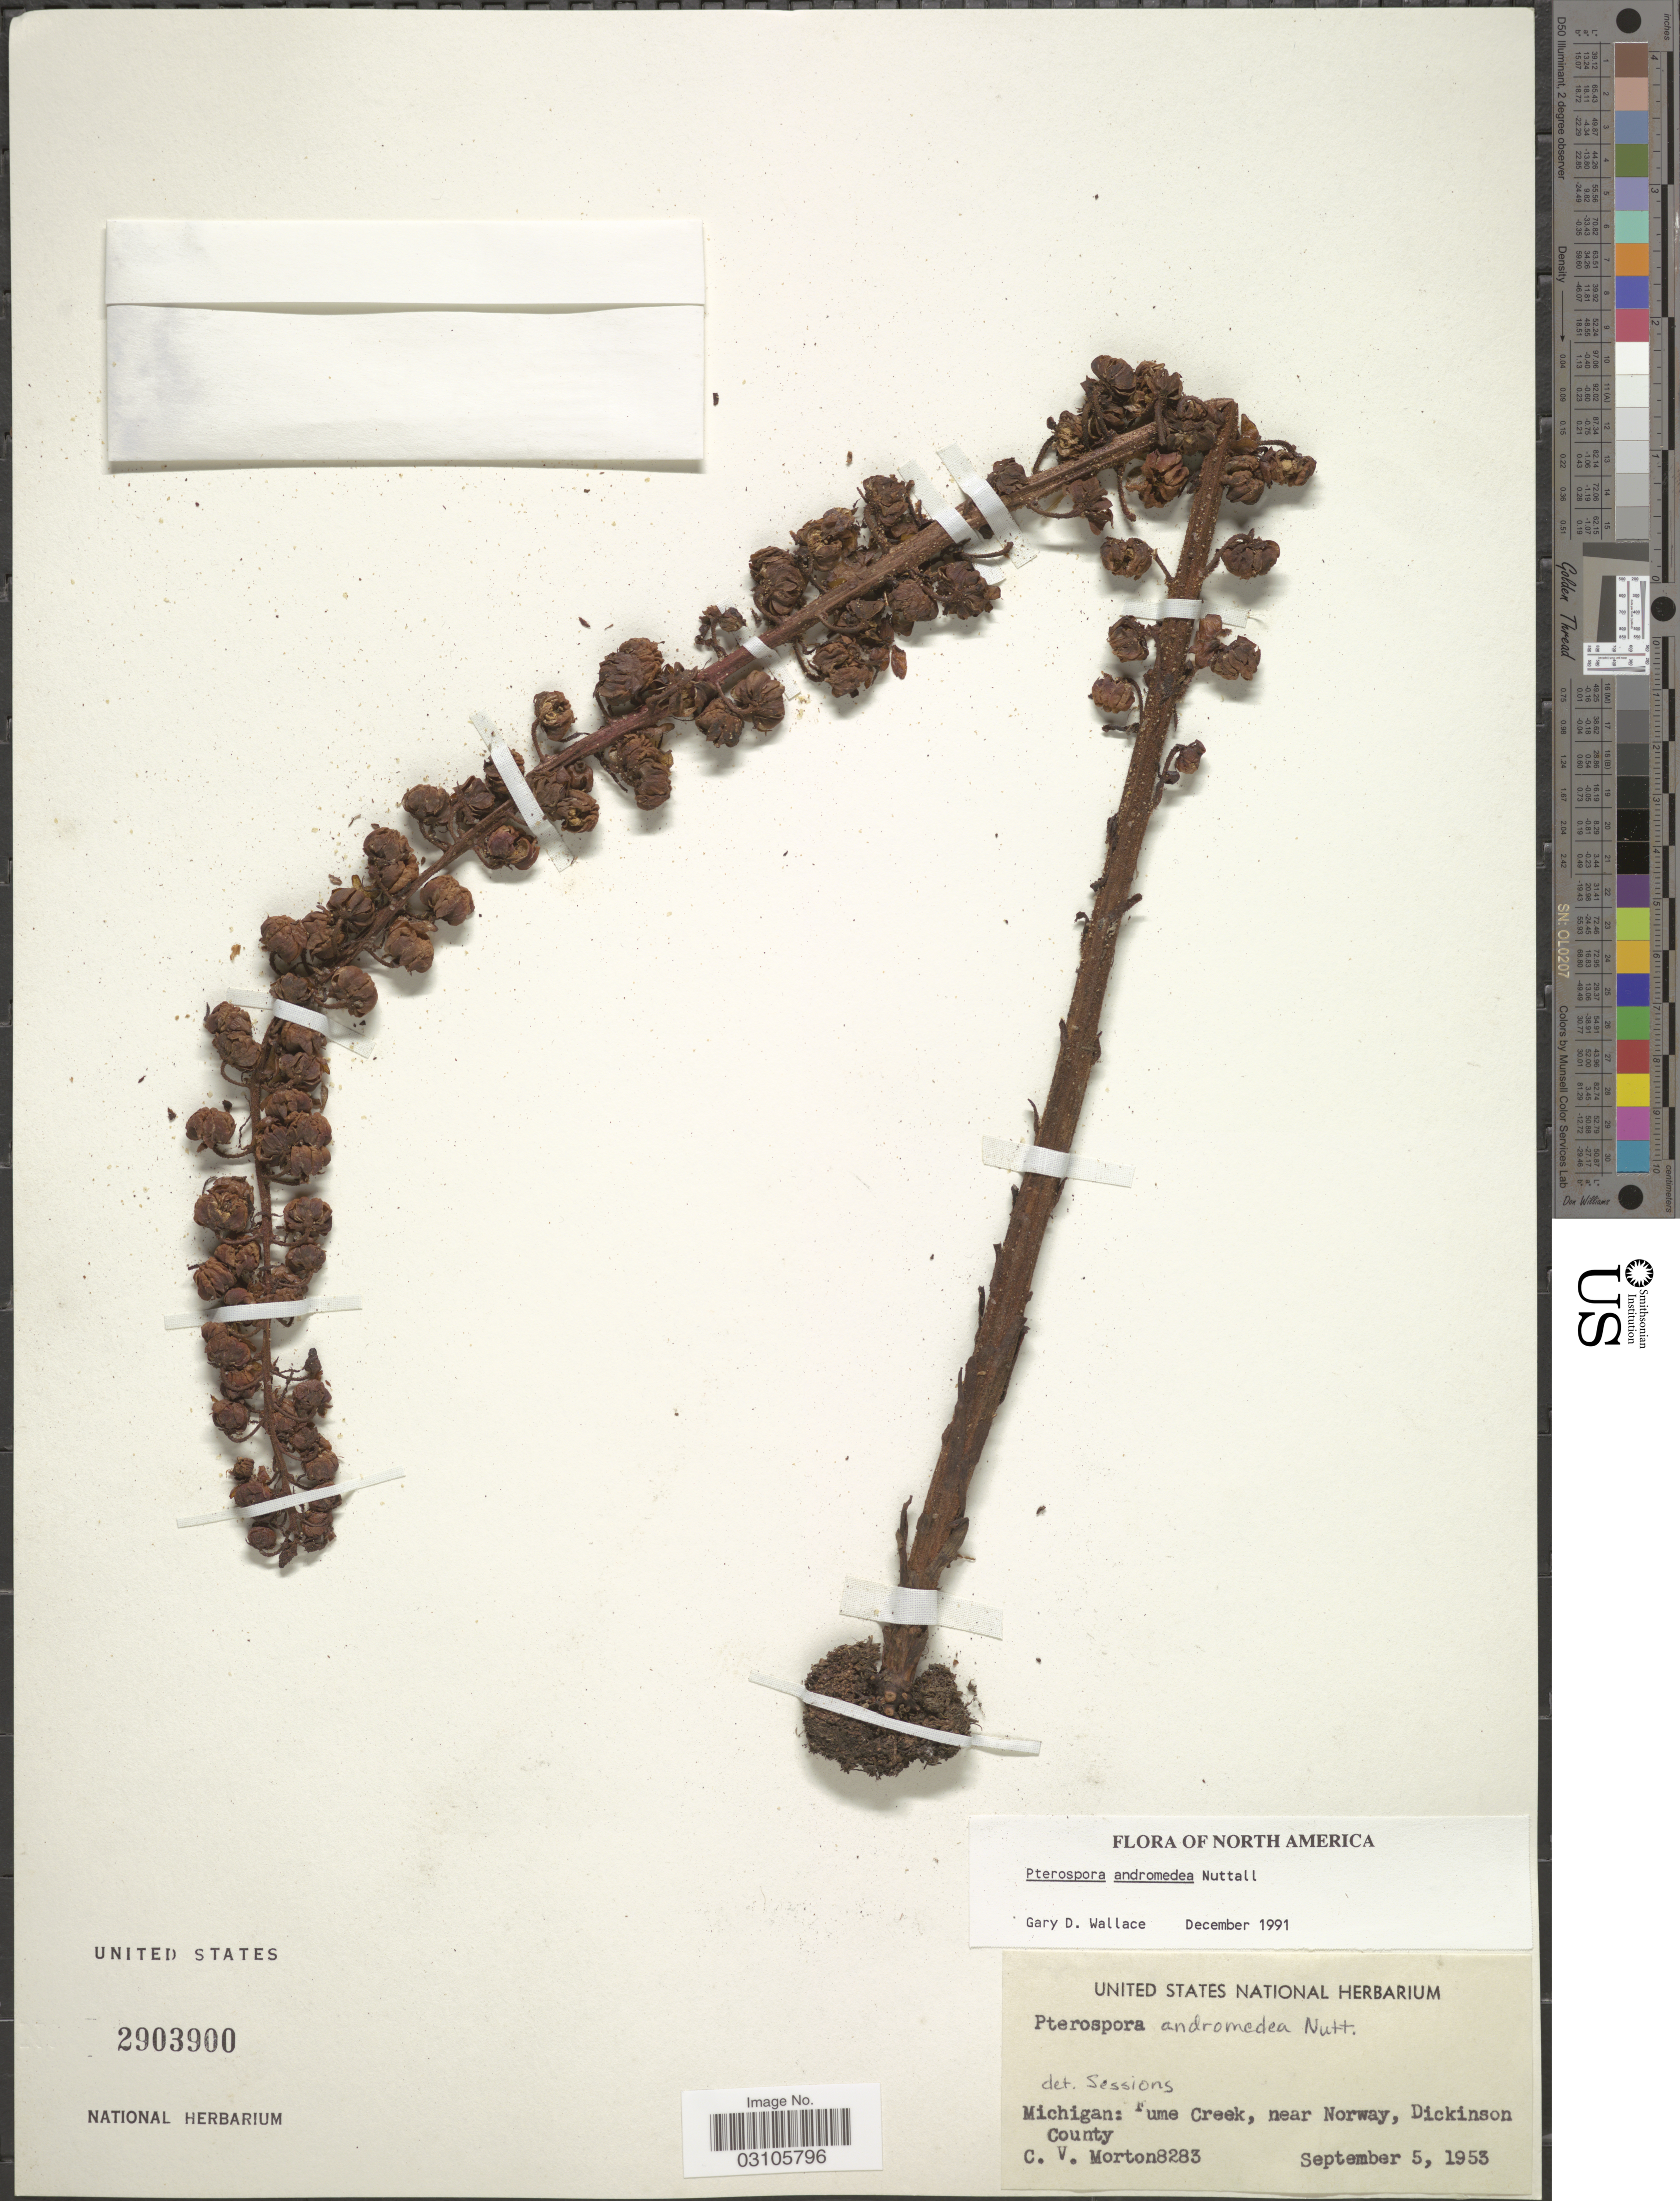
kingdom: Plantae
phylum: Tracheophyta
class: Magnoliopsida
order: Ericales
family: Ericaceae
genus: Pterospora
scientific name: Pterospora andromedea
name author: Nutt.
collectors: C. V. Morton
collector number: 8283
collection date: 1953-09-05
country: United States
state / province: Michigan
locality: Fume Creek, near Norway, Dickinson County.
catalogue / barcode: US 2903900